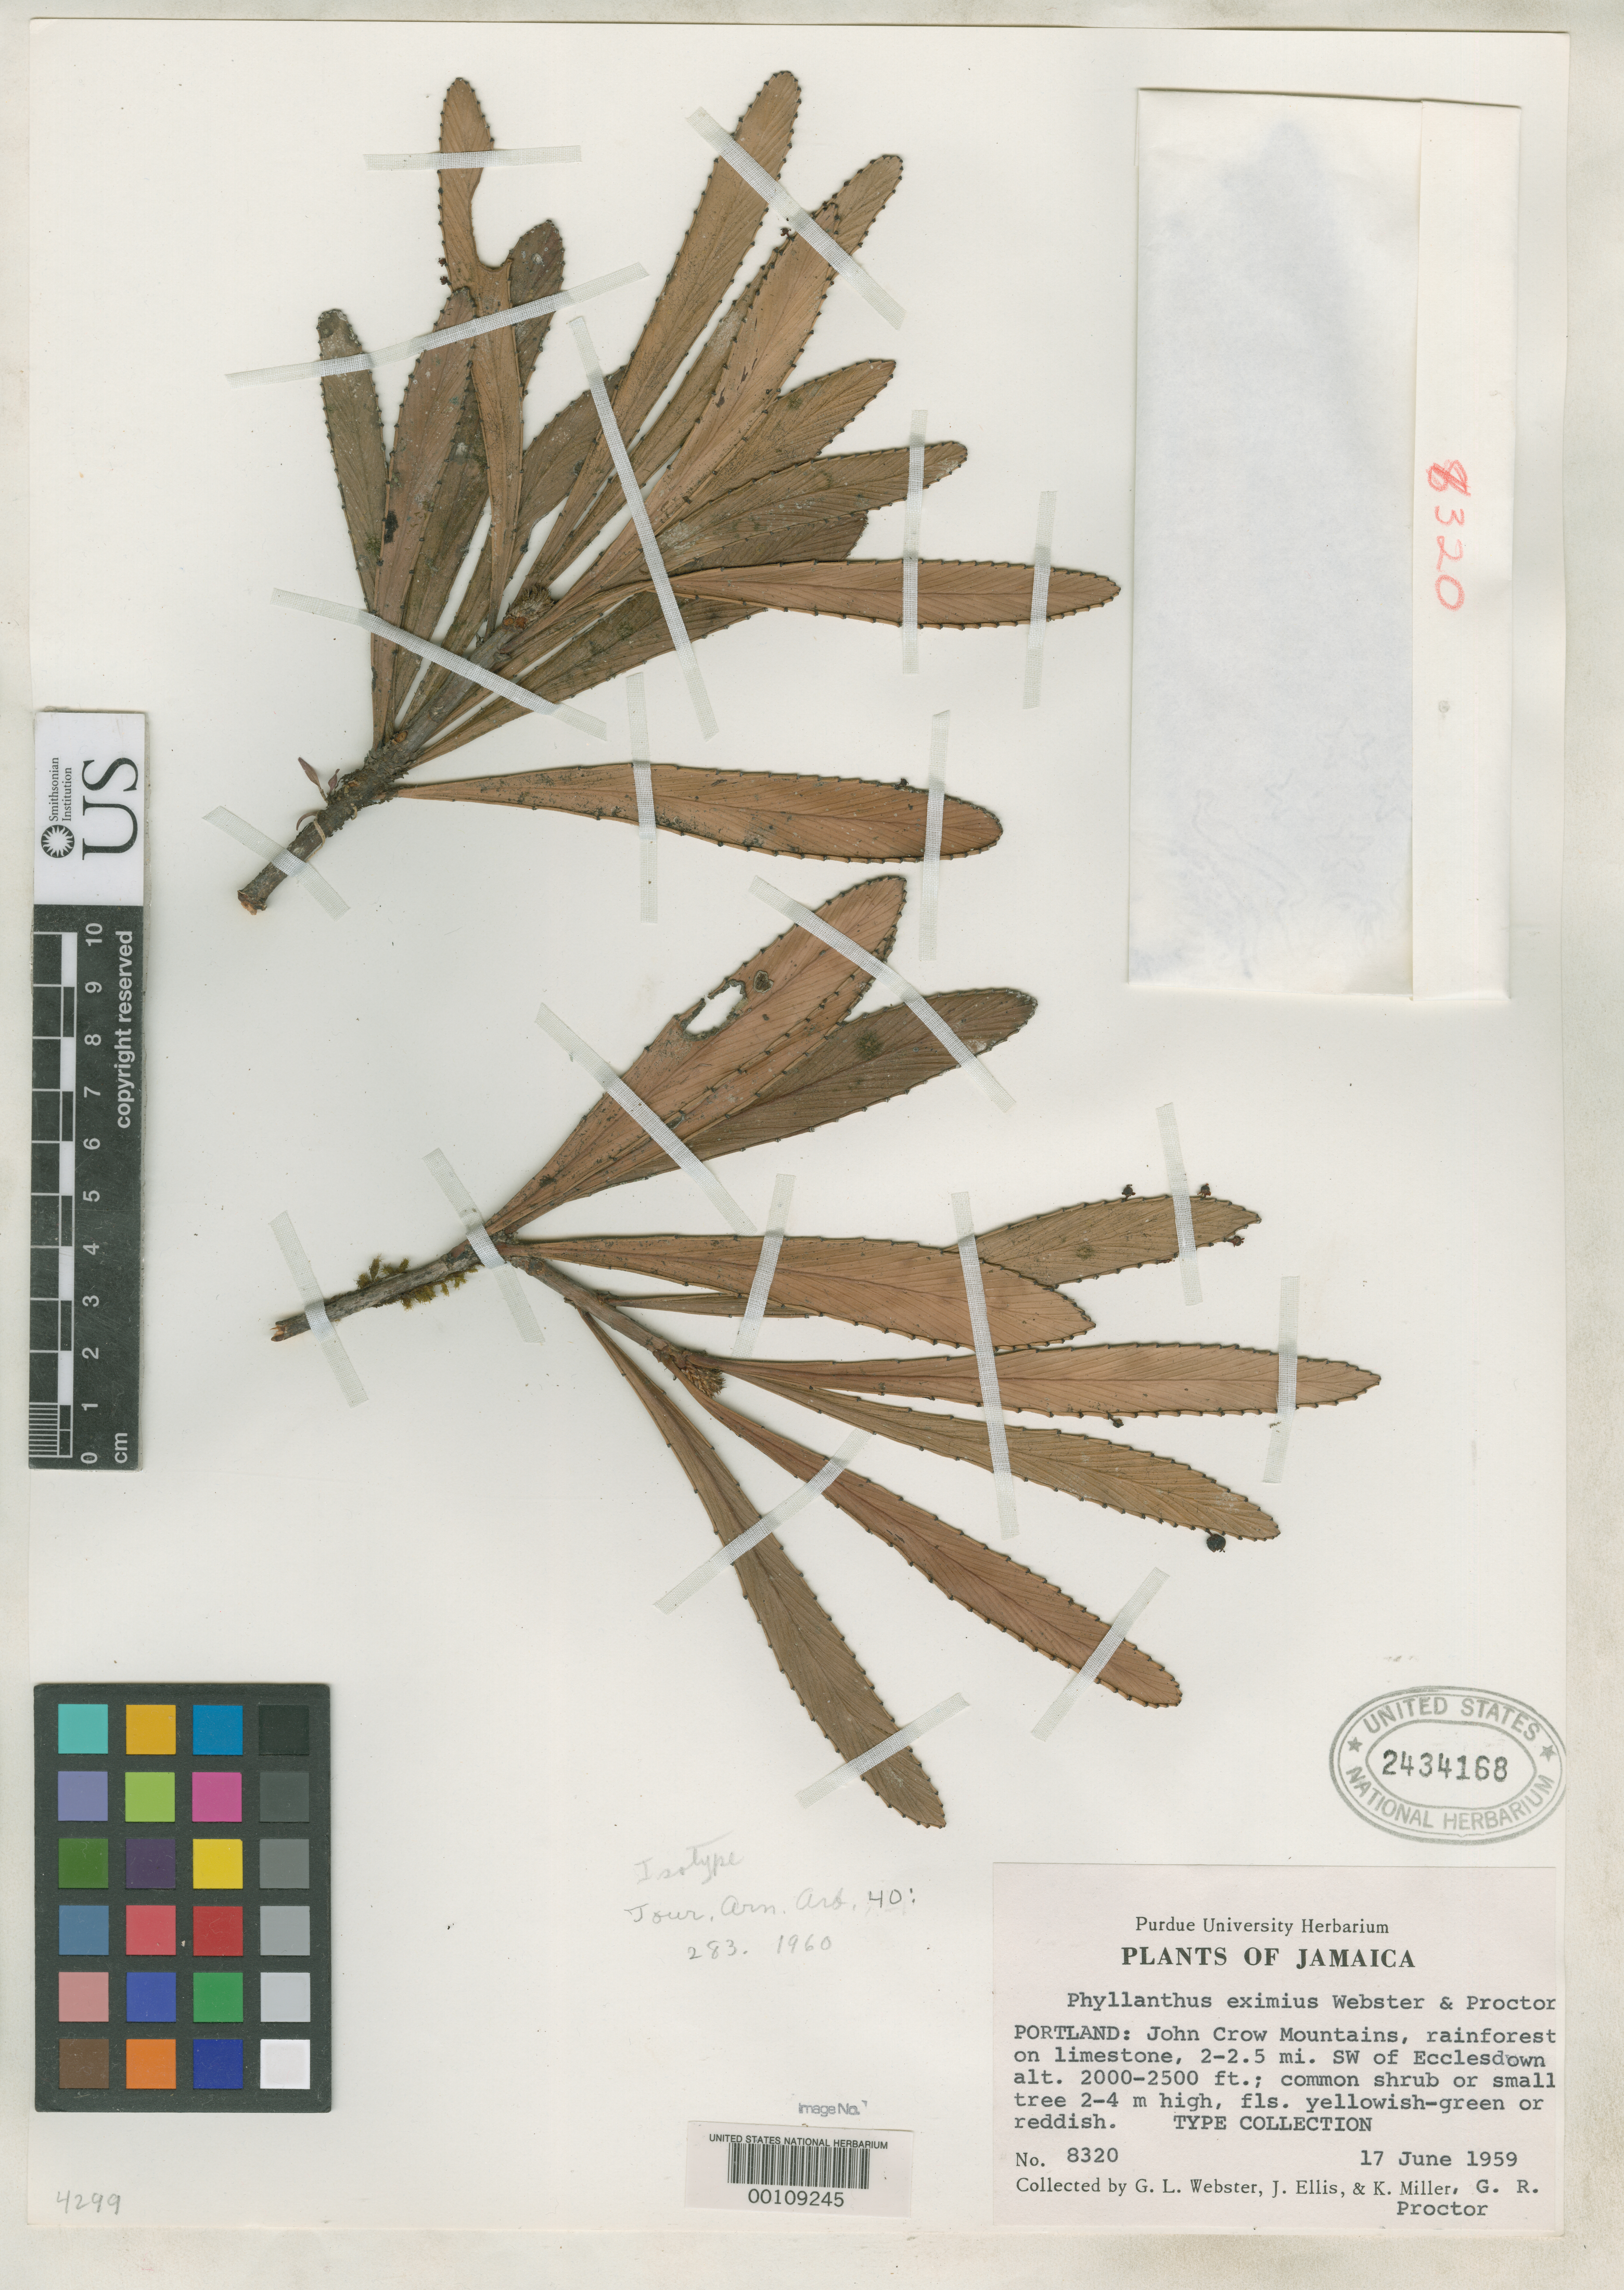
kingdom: Plantae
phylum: Tracheophyta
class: Magnoliopsida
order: Malpighiales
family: Phyllanthaceae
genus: Phyllanthus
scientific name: Phyllanthus eximius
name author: G.L. Webster & Proctor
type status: Isotype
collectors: G. L. Webster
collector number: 8320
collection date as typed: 17 Jun 1959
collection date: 1959-06-17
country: Jamaica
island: Greater Antilles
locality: John Crow Mts.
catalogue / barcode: US 2434168